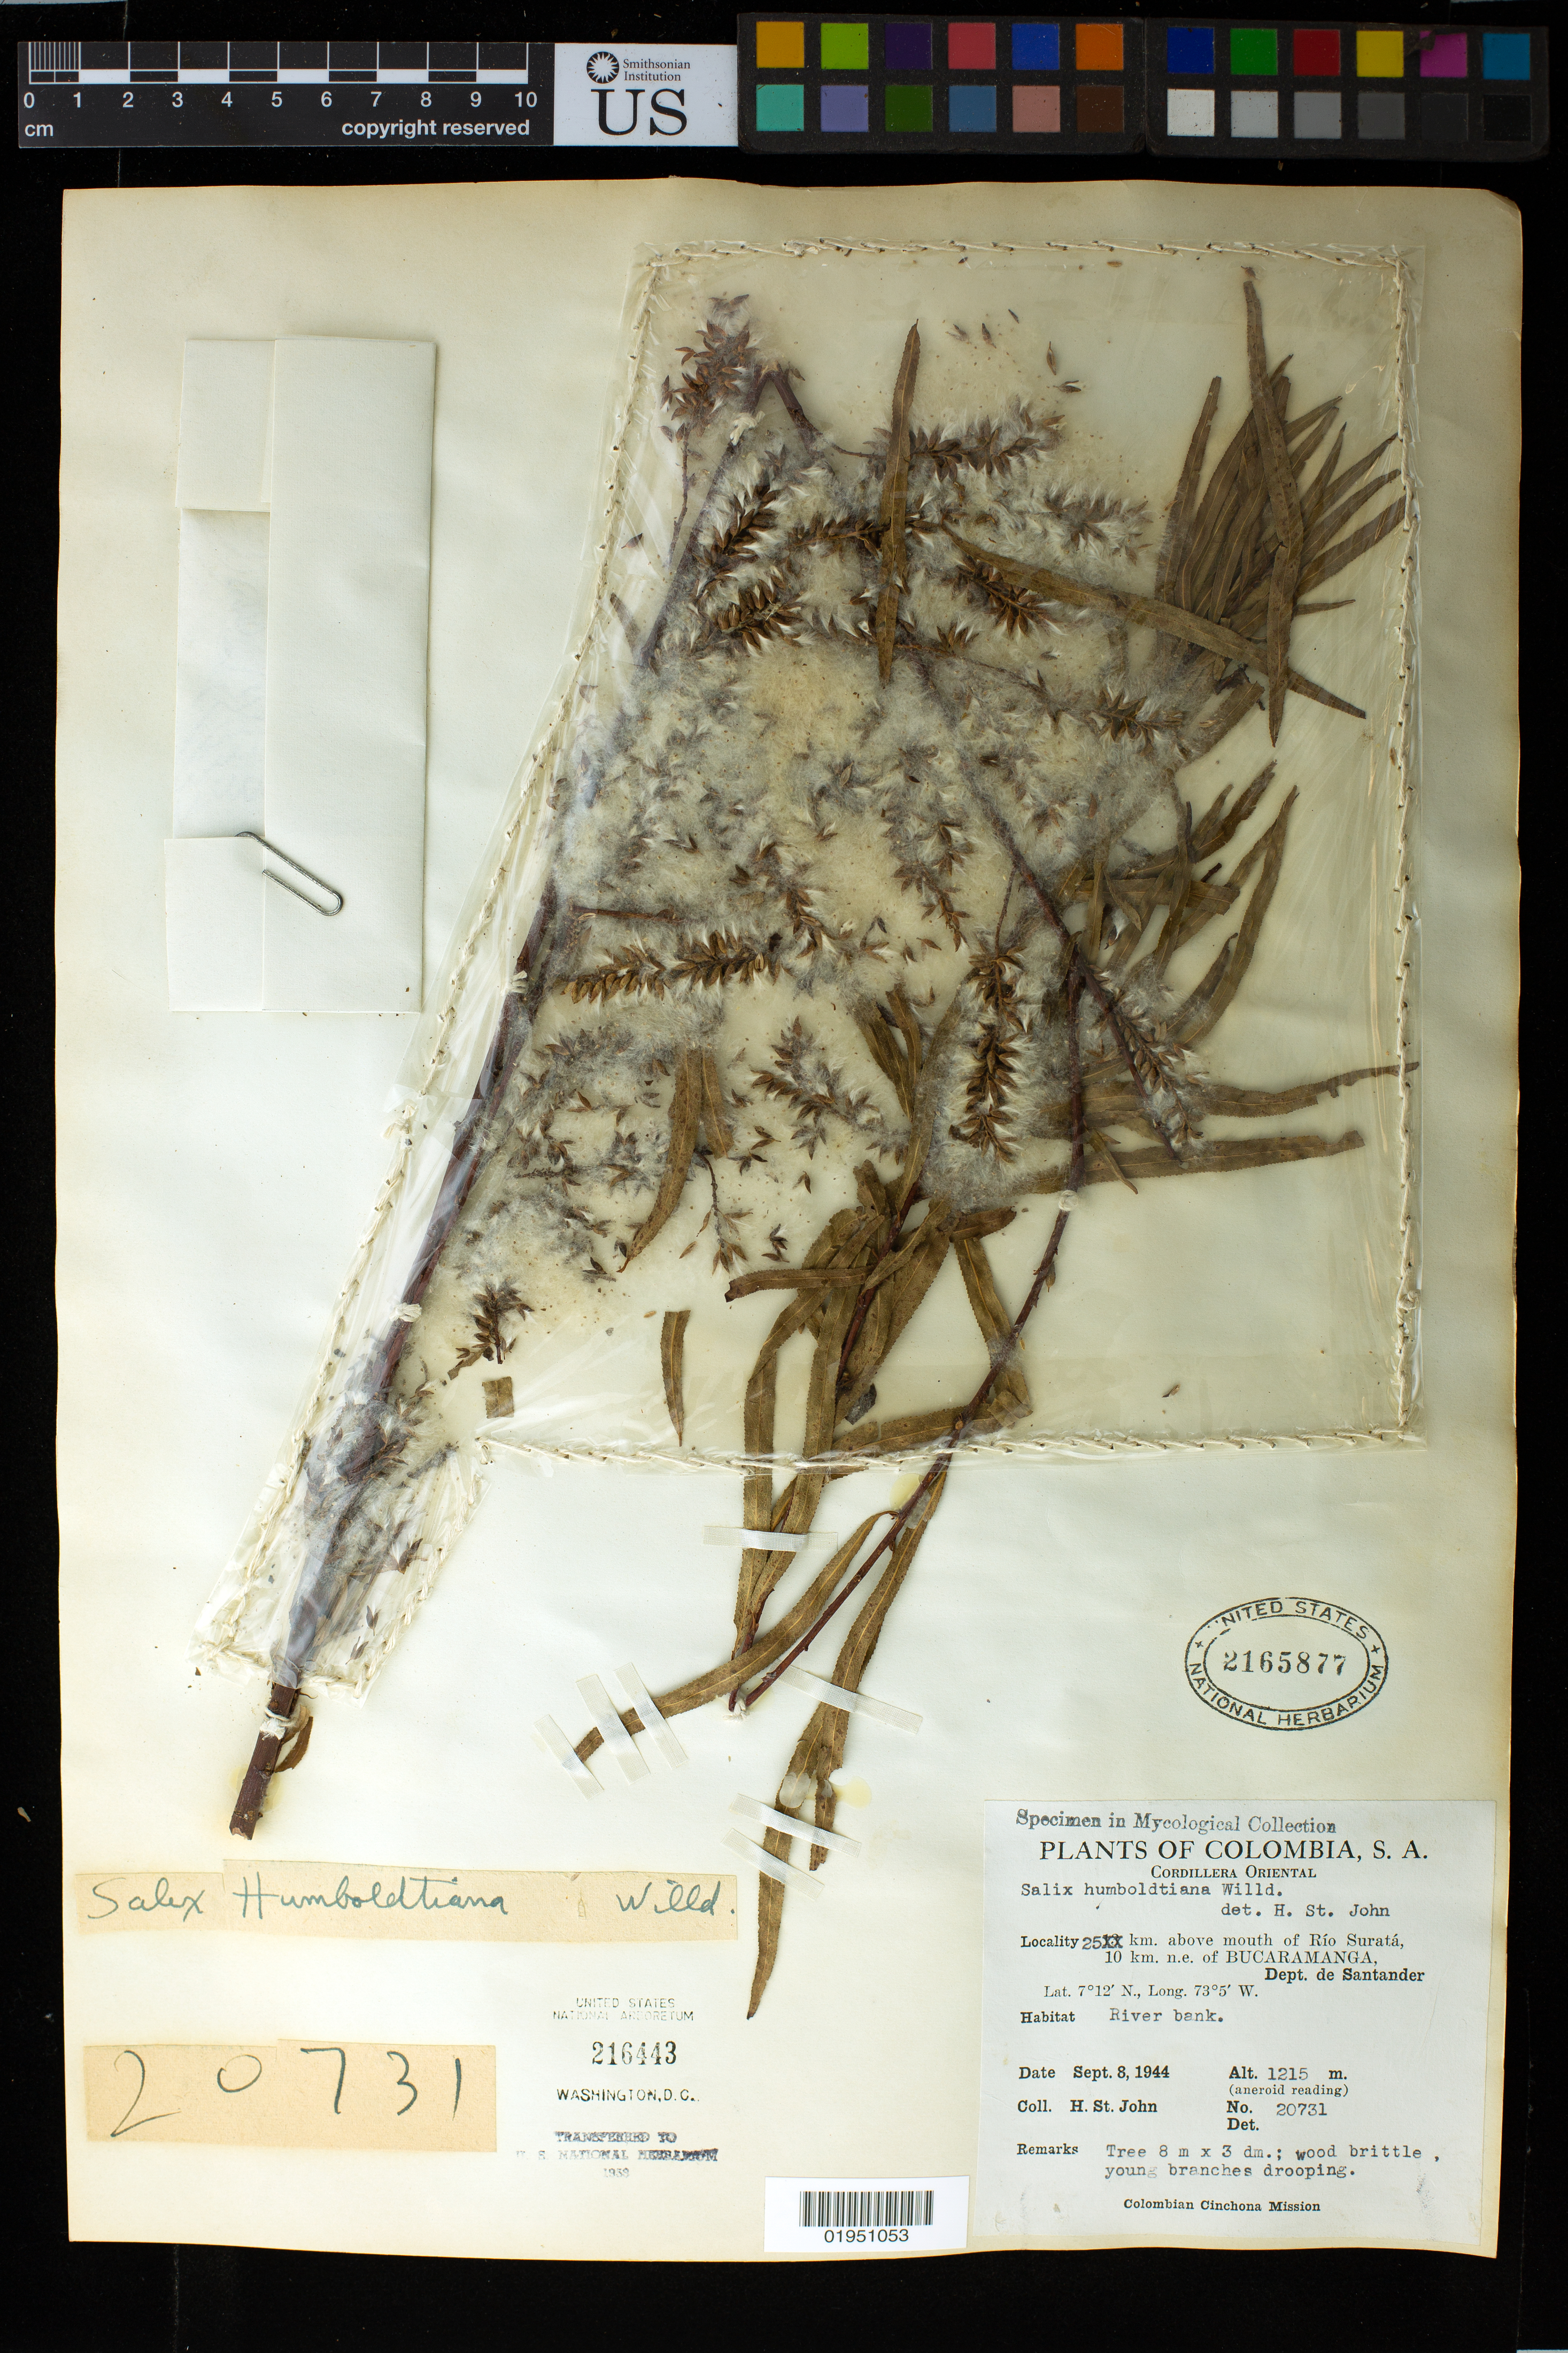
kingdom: Plantae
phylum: Tracheophyta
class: Magnoliopsida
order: Malpighiales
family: Salicaceae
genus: Salix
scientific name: Salix humboldtiana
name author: Willd.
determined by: St. John, H.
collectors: H. St. John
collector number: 20731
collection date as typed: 08 Sep 1944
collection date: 1944-09-08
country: Colombia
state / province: Santander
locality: Cordillera Oriental: 25 km above mouth of Rio Suratá, 10 km NE of Bucarmanga.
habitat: river bank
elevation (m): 1215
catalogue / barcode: US 2165877